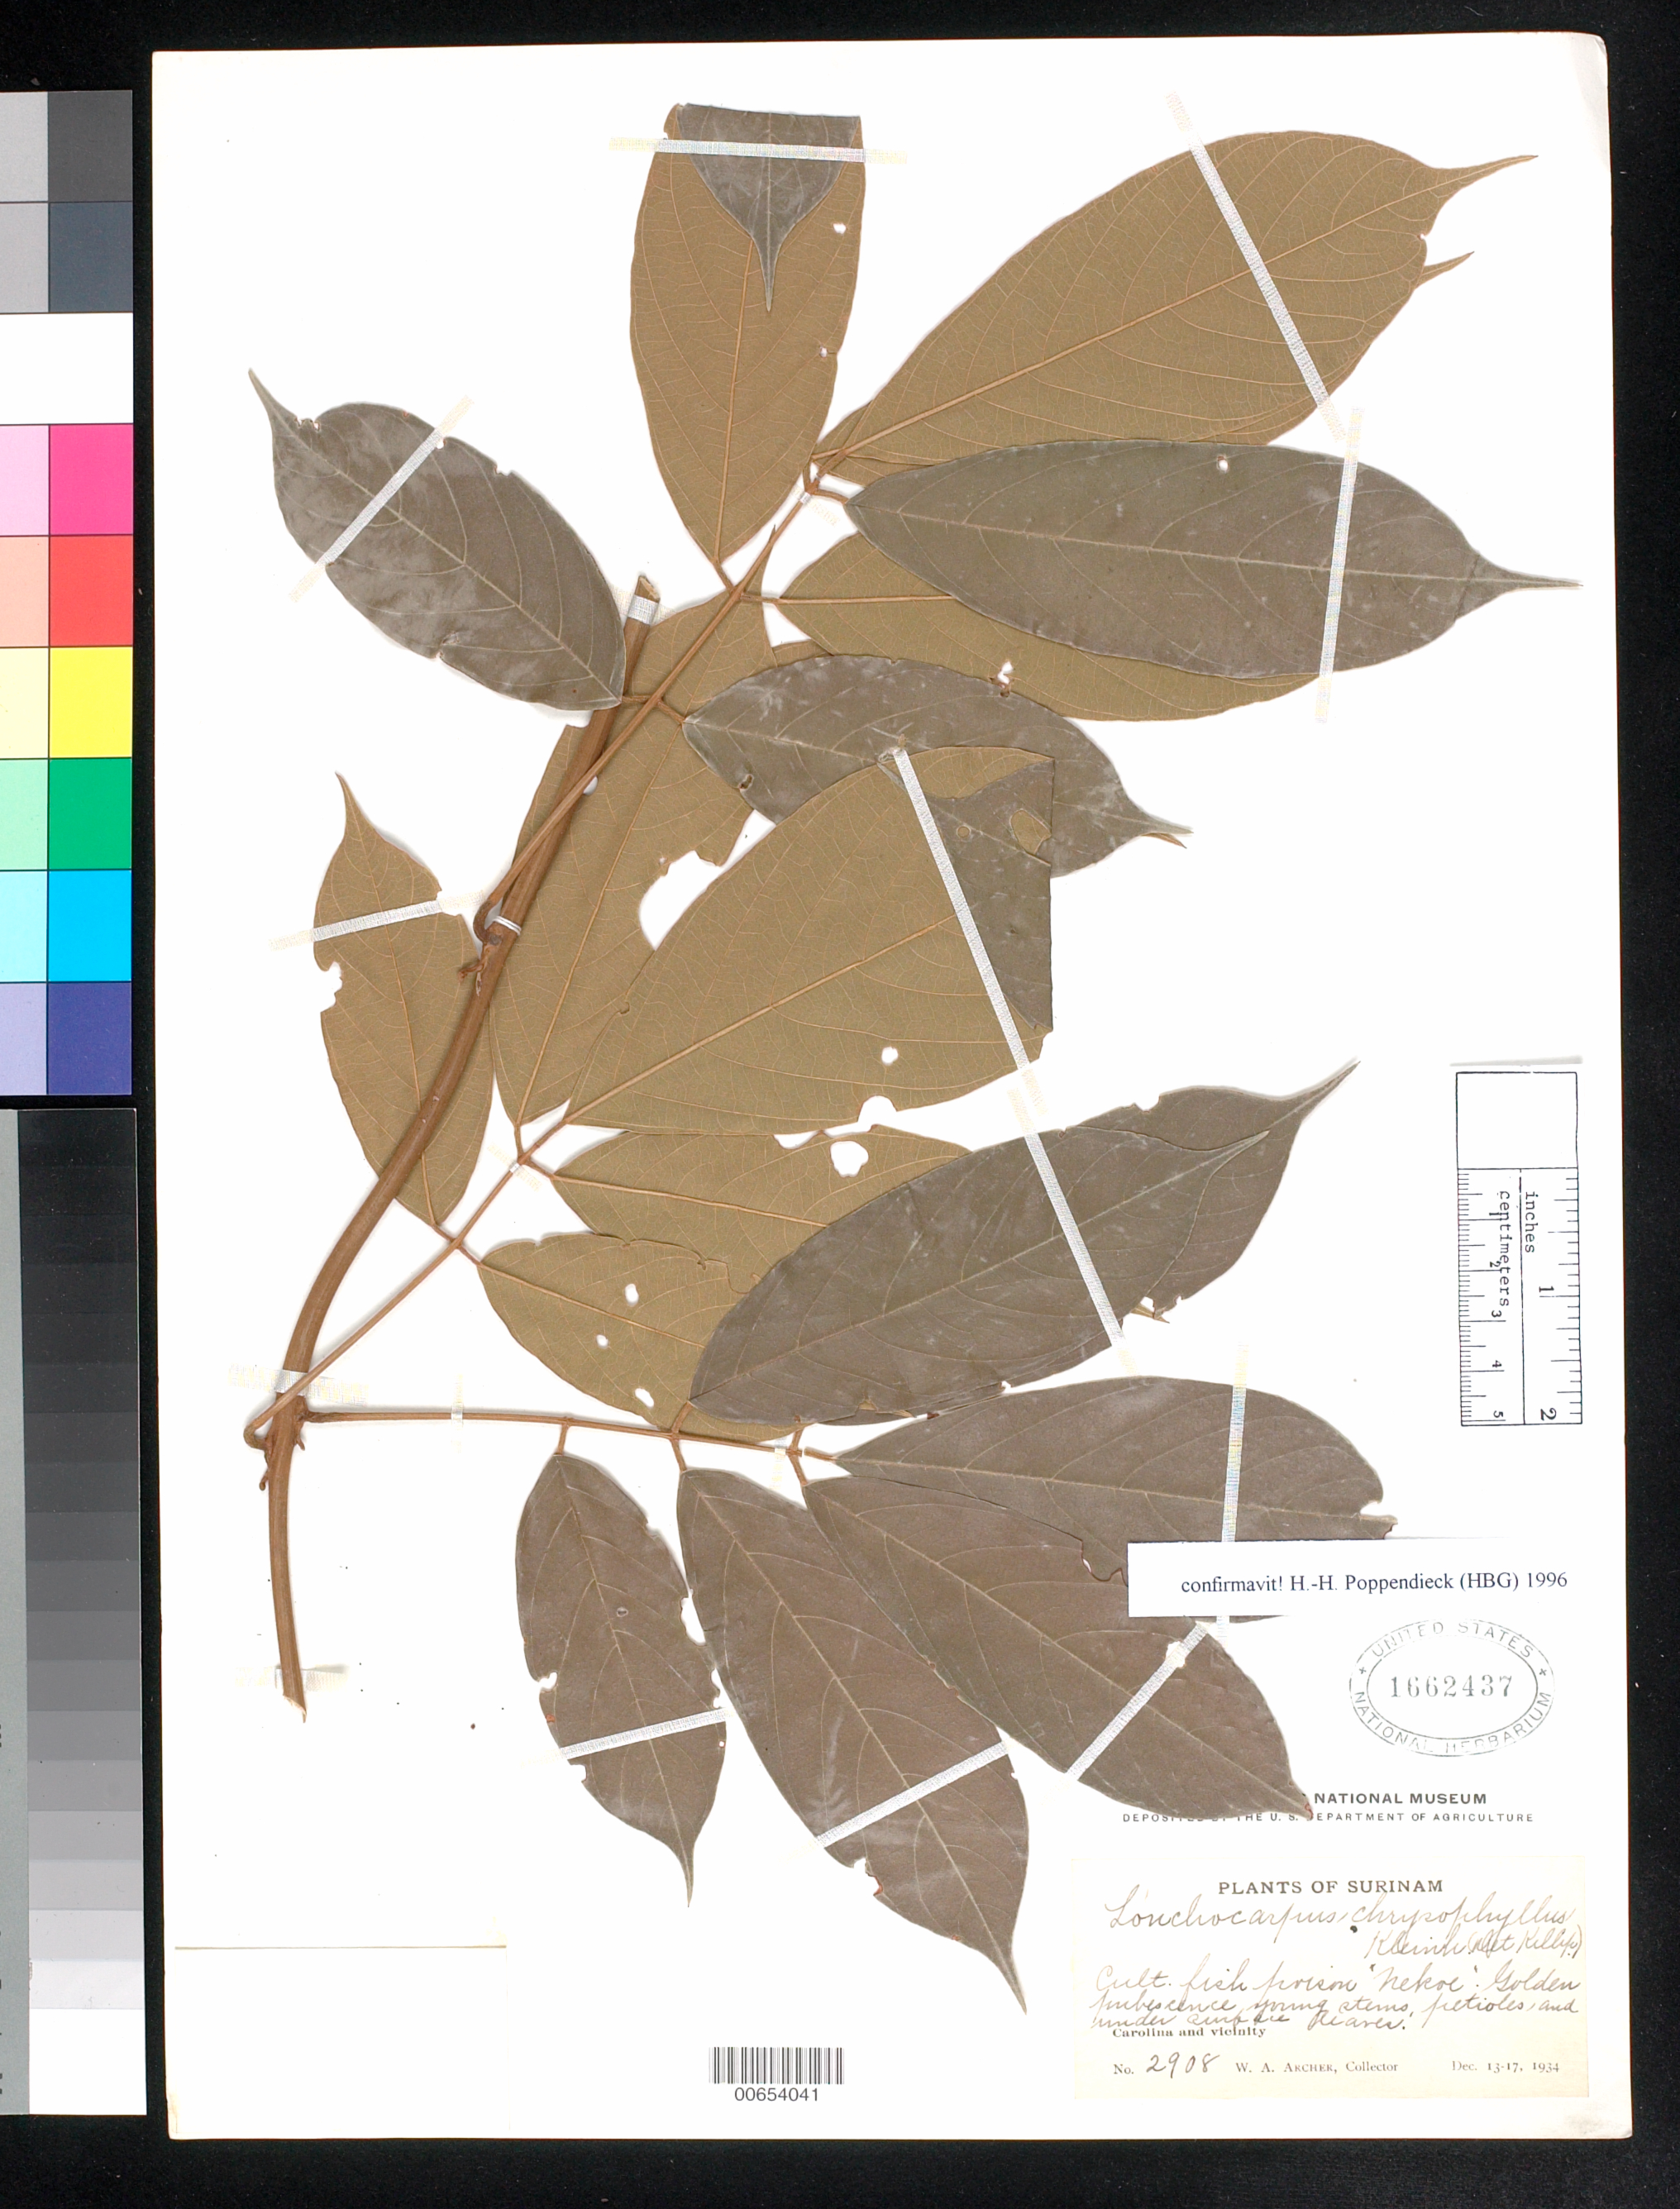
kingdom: Plantae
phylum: Tracheophyta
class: Magnoliopsida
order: Fabales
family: Fabaceae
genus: Lonchocarpus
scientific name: Lonchocarpus chrysophyllus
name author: Kleinhoonte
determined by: Poppendieck, H.-H., (HBG), Institut fur Allgemeine Botanik und Botanischer Garten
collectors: W. A. Archer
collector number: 2908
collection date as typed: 13-Dec-34 to 17-Dec-34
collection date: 1934-12-13/1934-12-17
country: Suriname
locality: Carolina and vicinity, Surinam River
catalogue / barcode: US 1662437